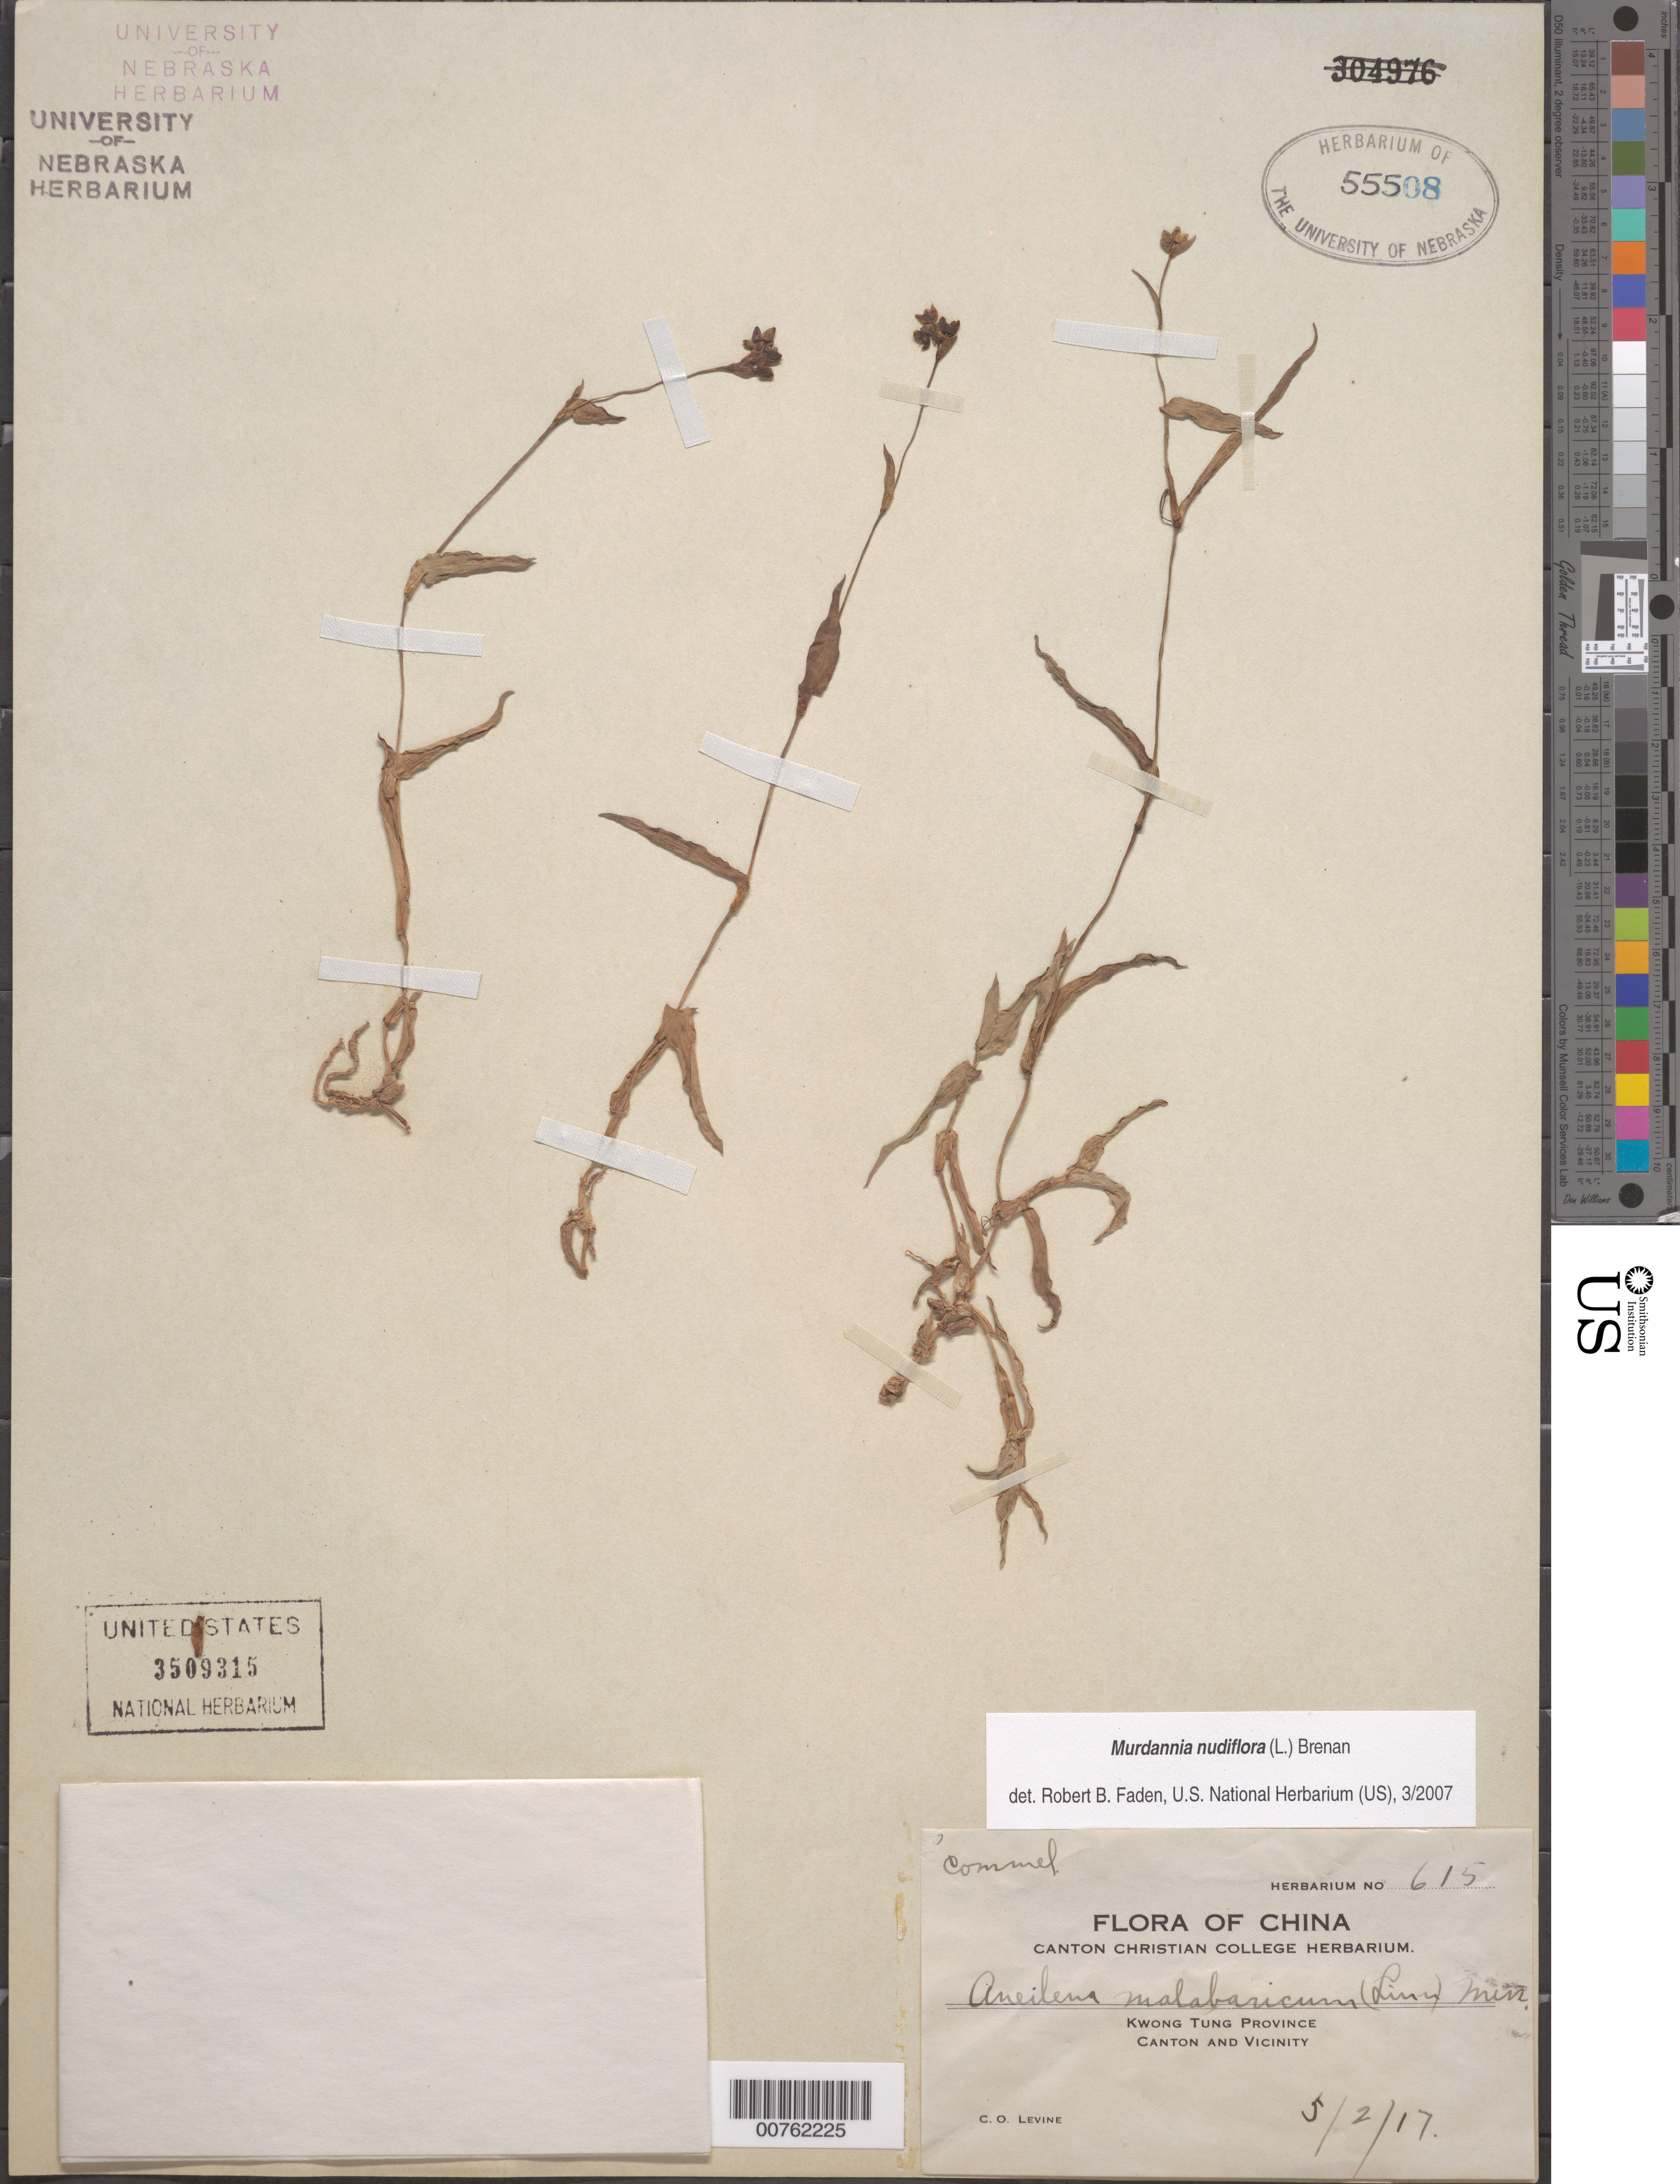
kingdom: Plantae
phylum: Tracheophyta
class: Liliopsida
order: Commelinales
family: Commelinaceae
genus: Murdannia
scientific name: Murdannia nudiflora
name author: (L.) Brenan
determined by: Faden, Robert B., (US), Smithsonian Institution - National Museum of Natural History (UNITED STATES)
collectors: C. O. Levine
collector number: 615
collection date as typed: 02 May 1917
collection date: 1917-05-02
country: China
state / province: Guangdong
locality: Canton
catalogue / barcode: US 3509315